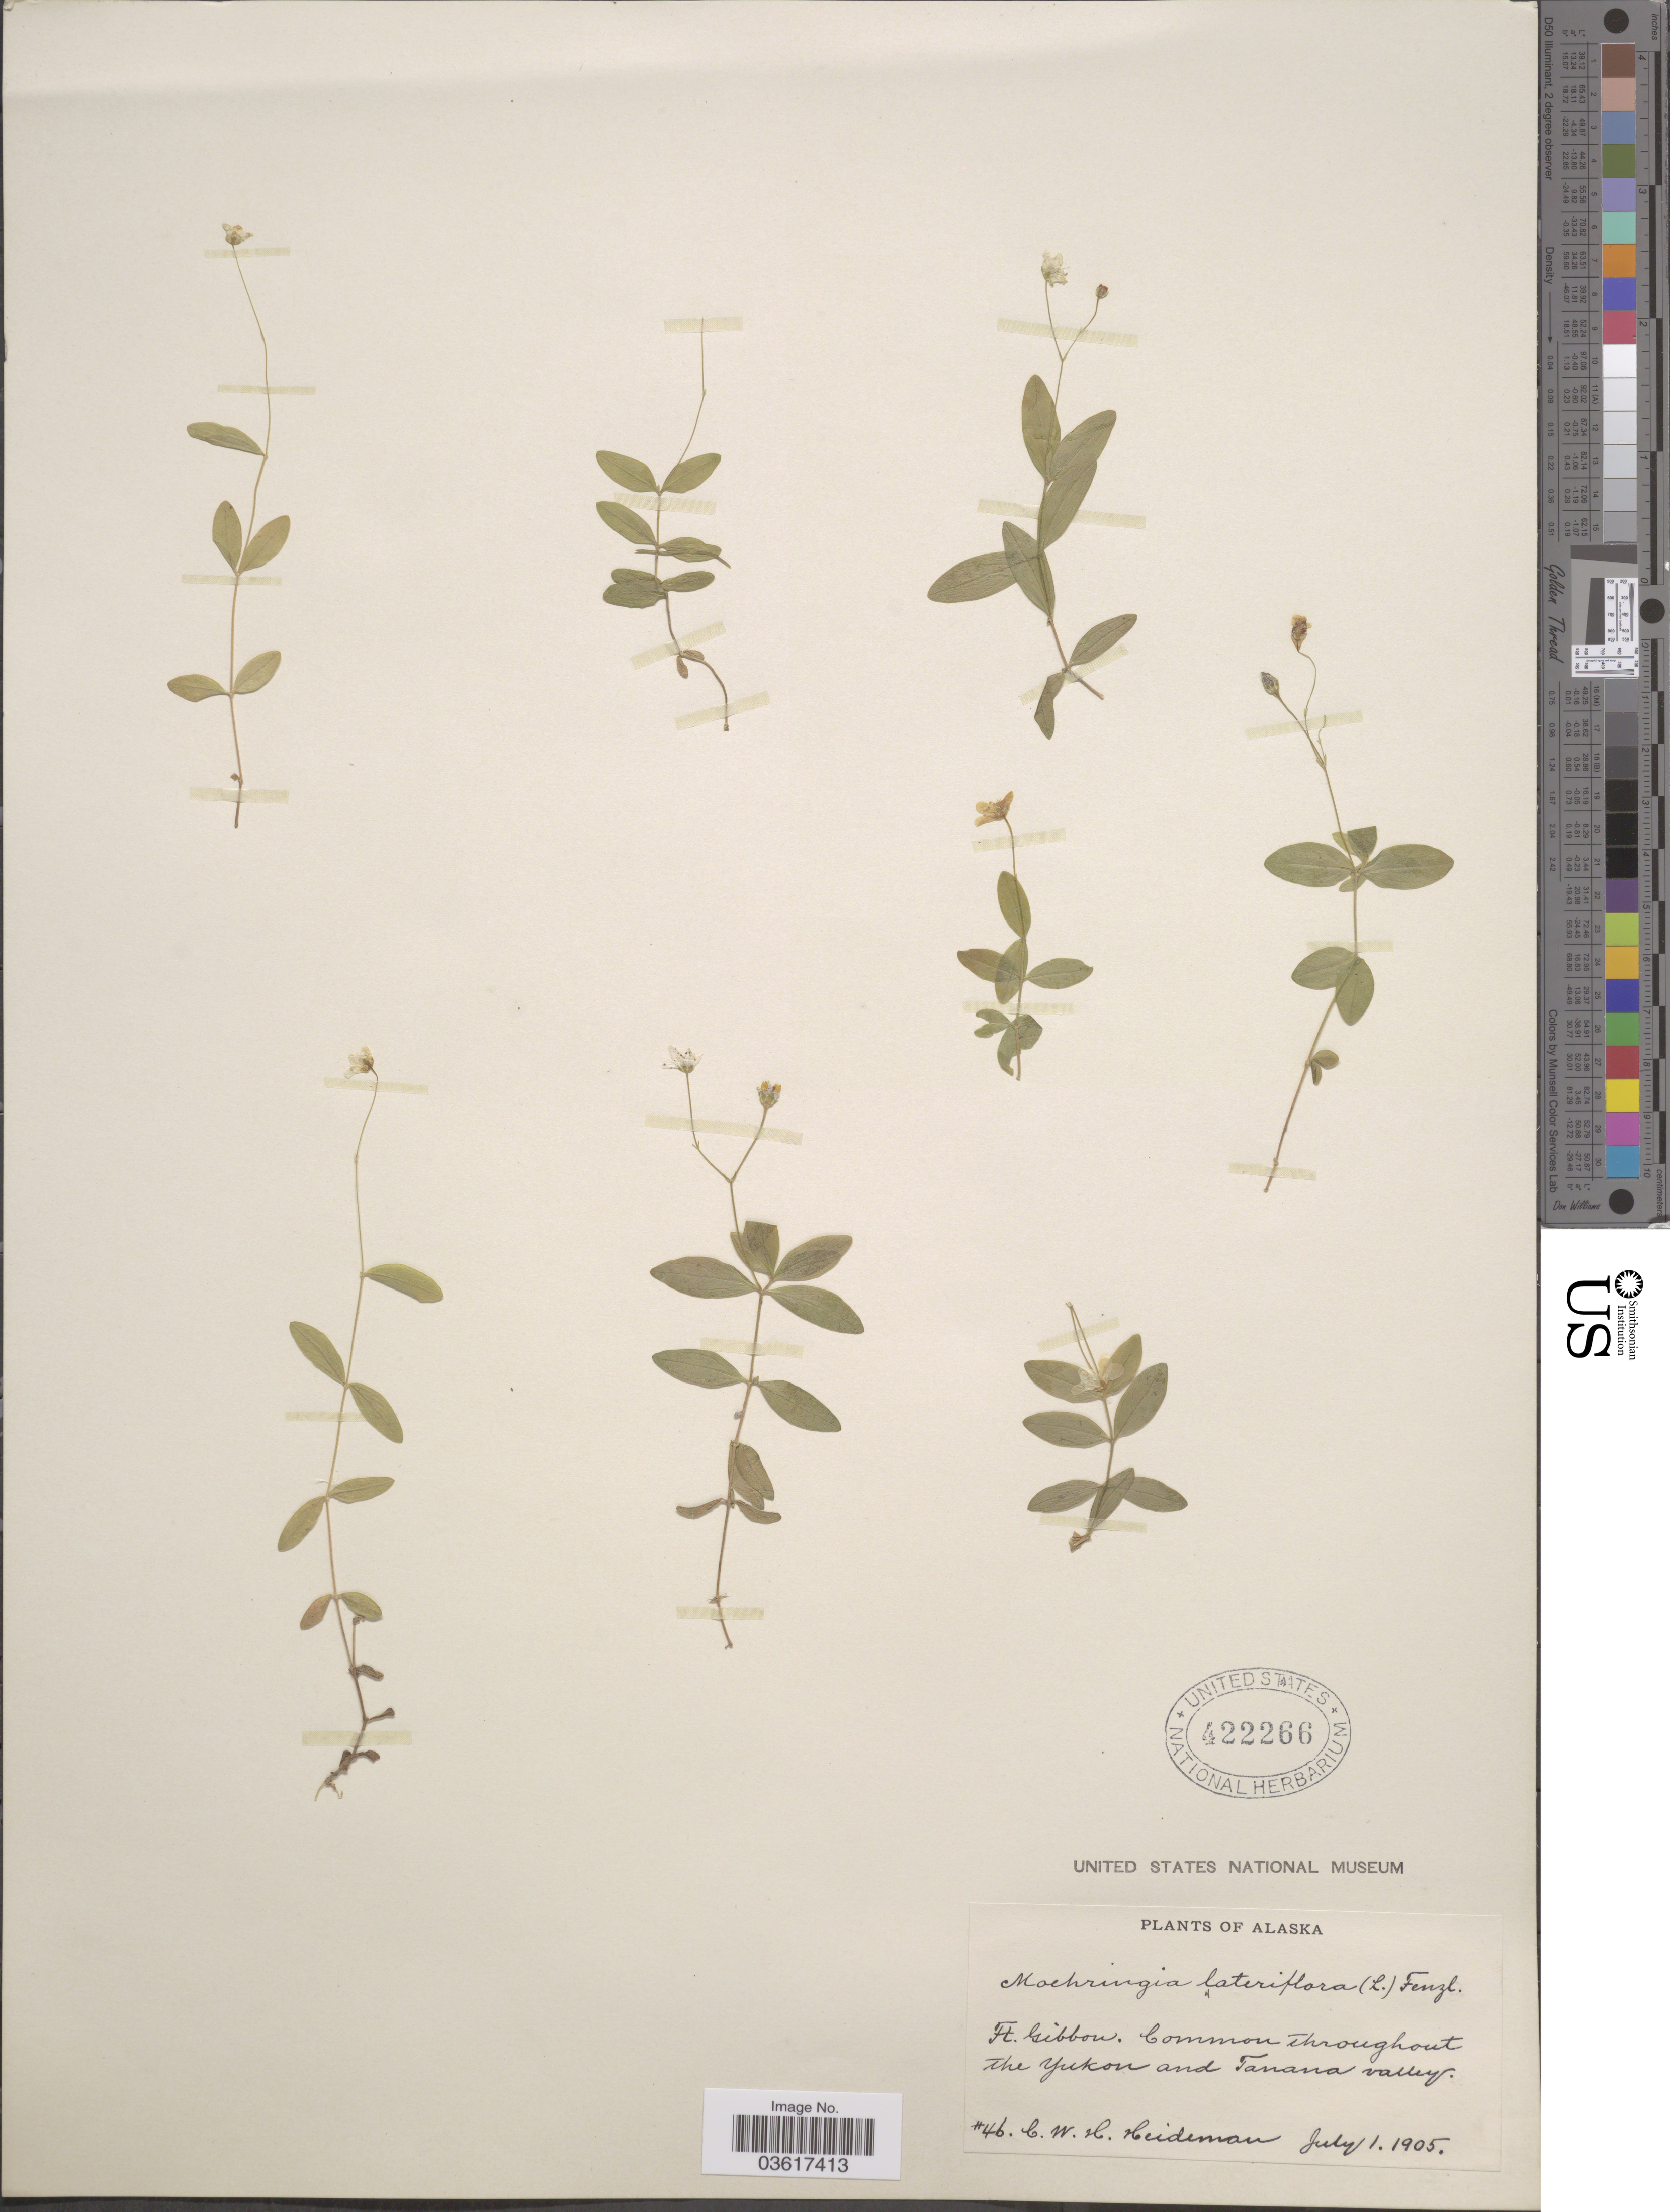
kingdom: Plantae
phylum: Tracheophyta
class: Magnoliopsida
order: Caryophyllales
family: Caryophyllaceae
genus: Moehringia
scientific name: Moehringia lateriflora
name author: (L.) Fenzl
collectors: C. Heideman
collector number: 46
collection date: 1905-07-01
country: United States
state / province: Alaska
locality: Ft. Gibbon. Throughout the Yukon and Tanana valley.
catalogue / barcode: US 422266